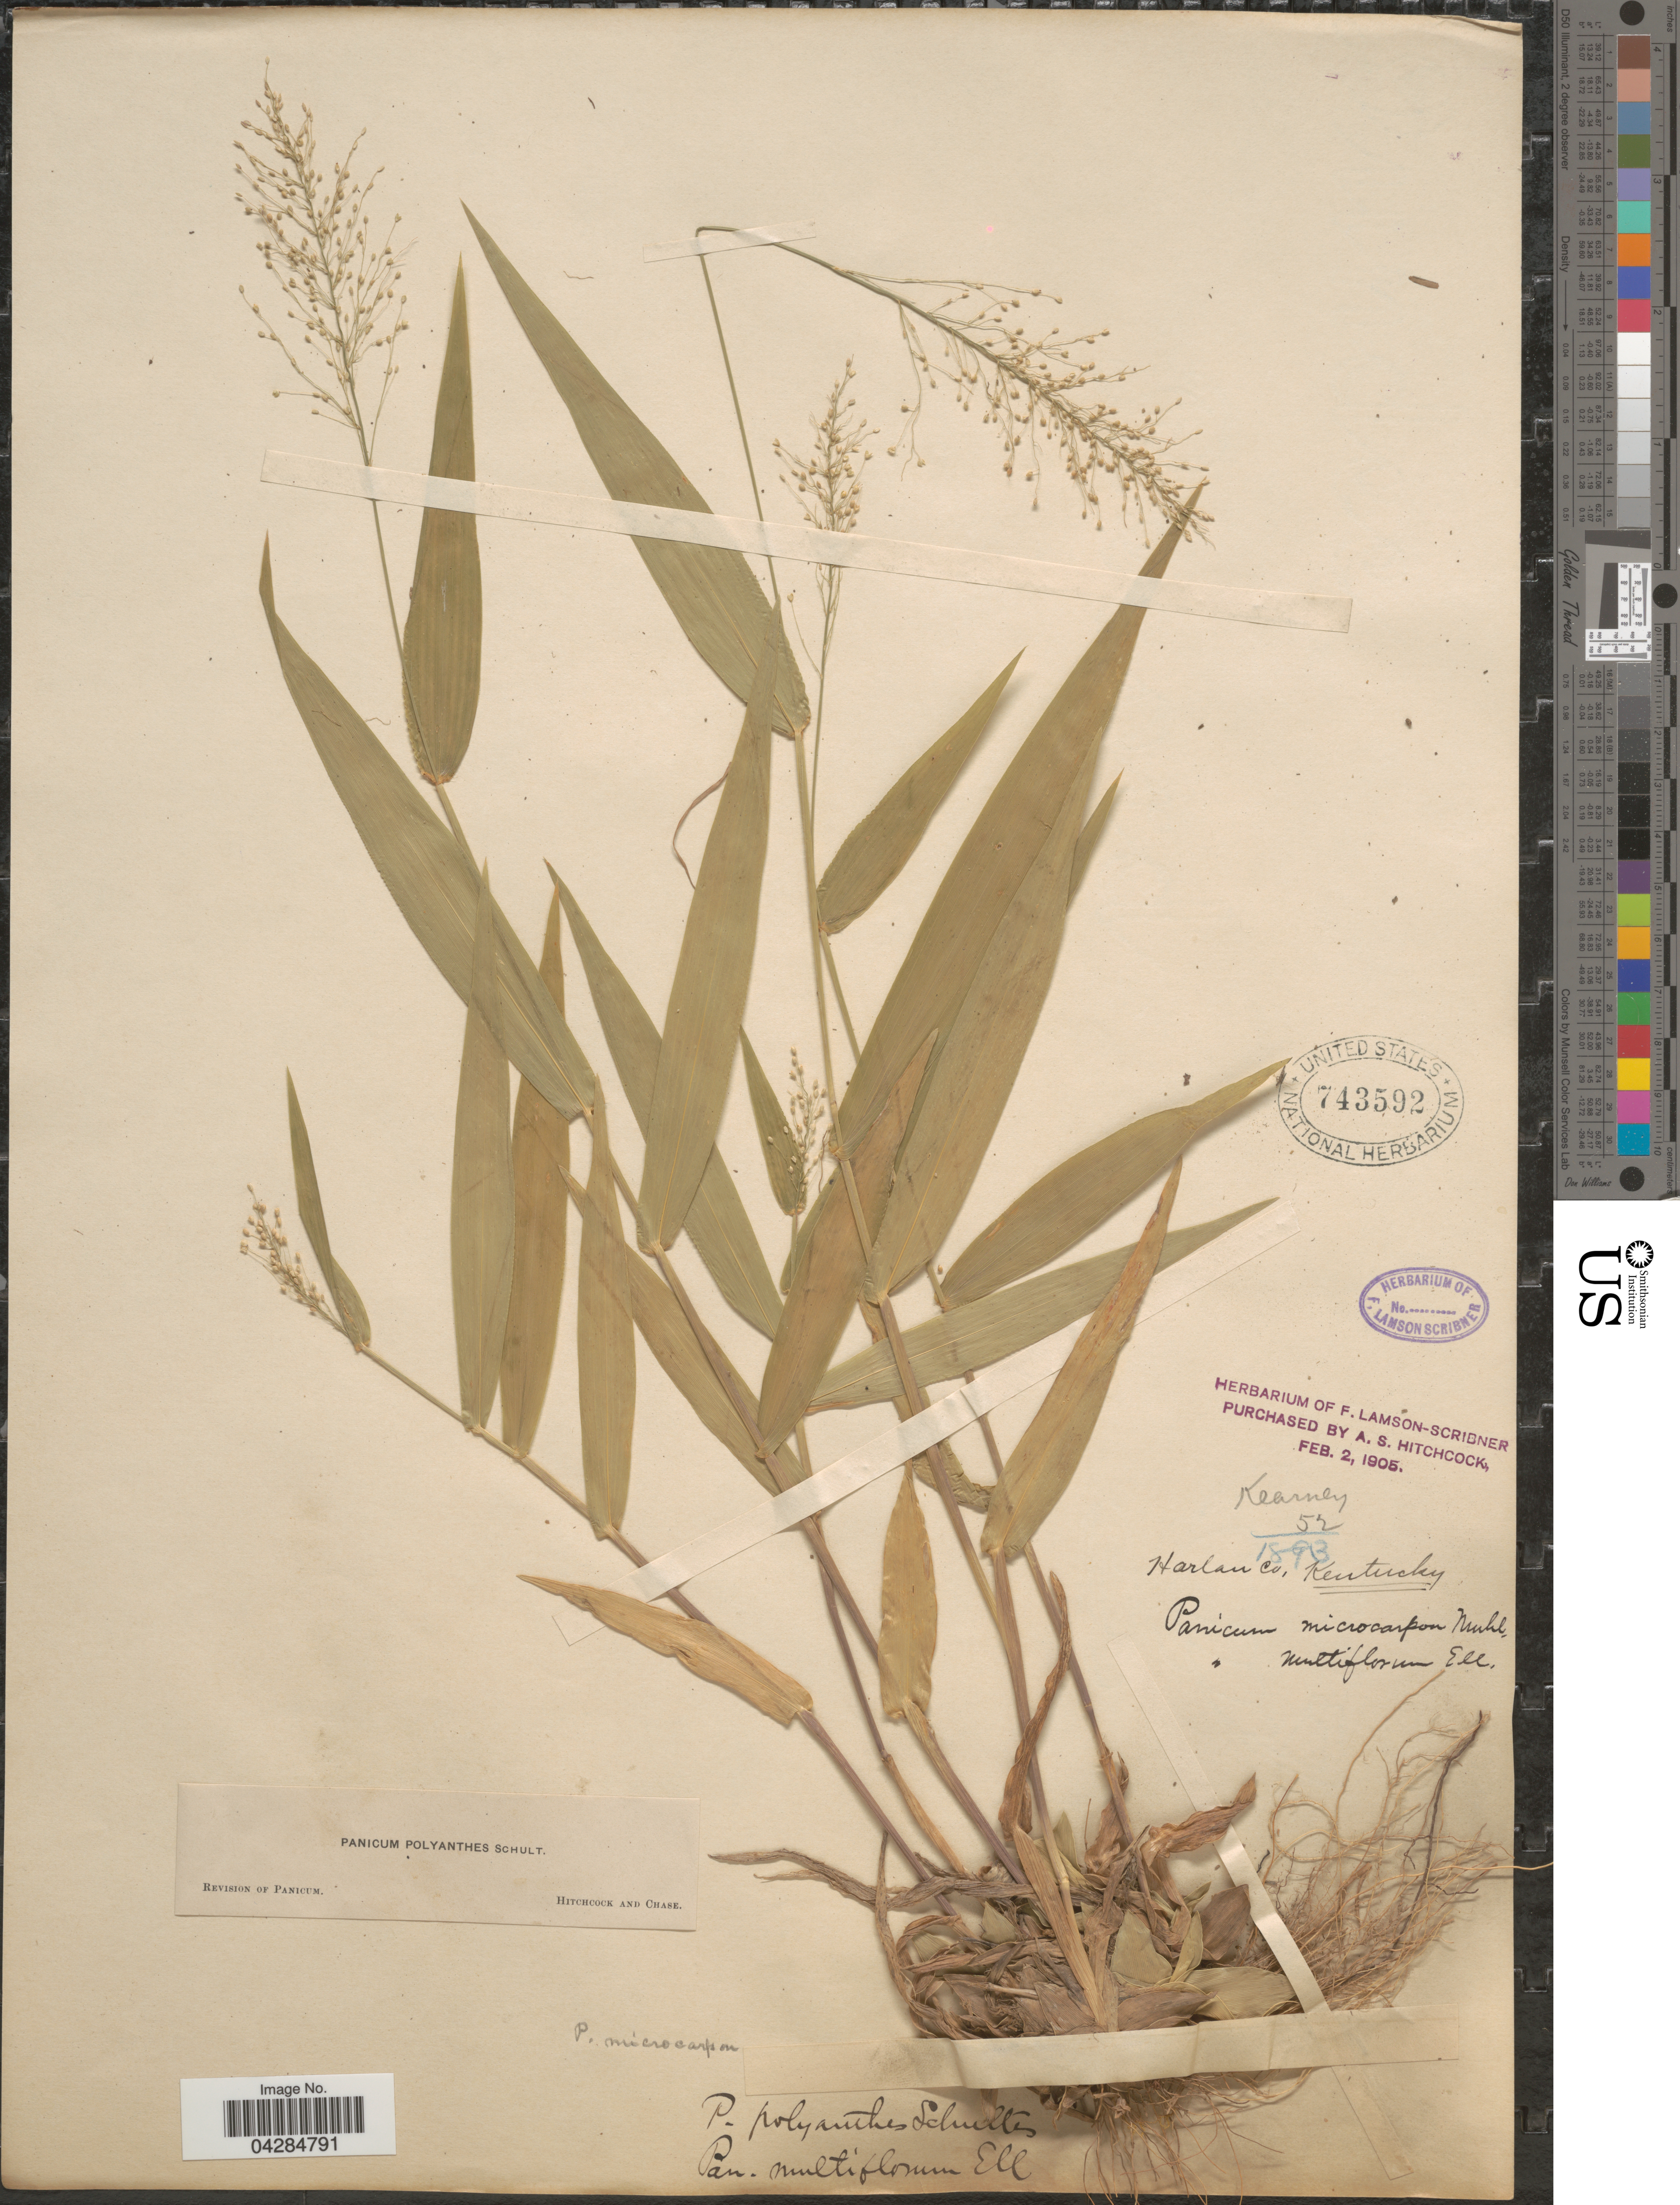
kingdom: Plantae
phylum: Tracheophyta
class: Liliopsida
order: Poales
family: Poaceae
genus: Dichanthelium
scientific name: Dichanthelium polyanthes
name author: (Schult.) Mohlenbr.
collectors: Kearney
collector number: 52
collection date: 1893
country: United States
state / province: Kentucky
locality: Harlan Co.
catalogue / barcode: US 743592